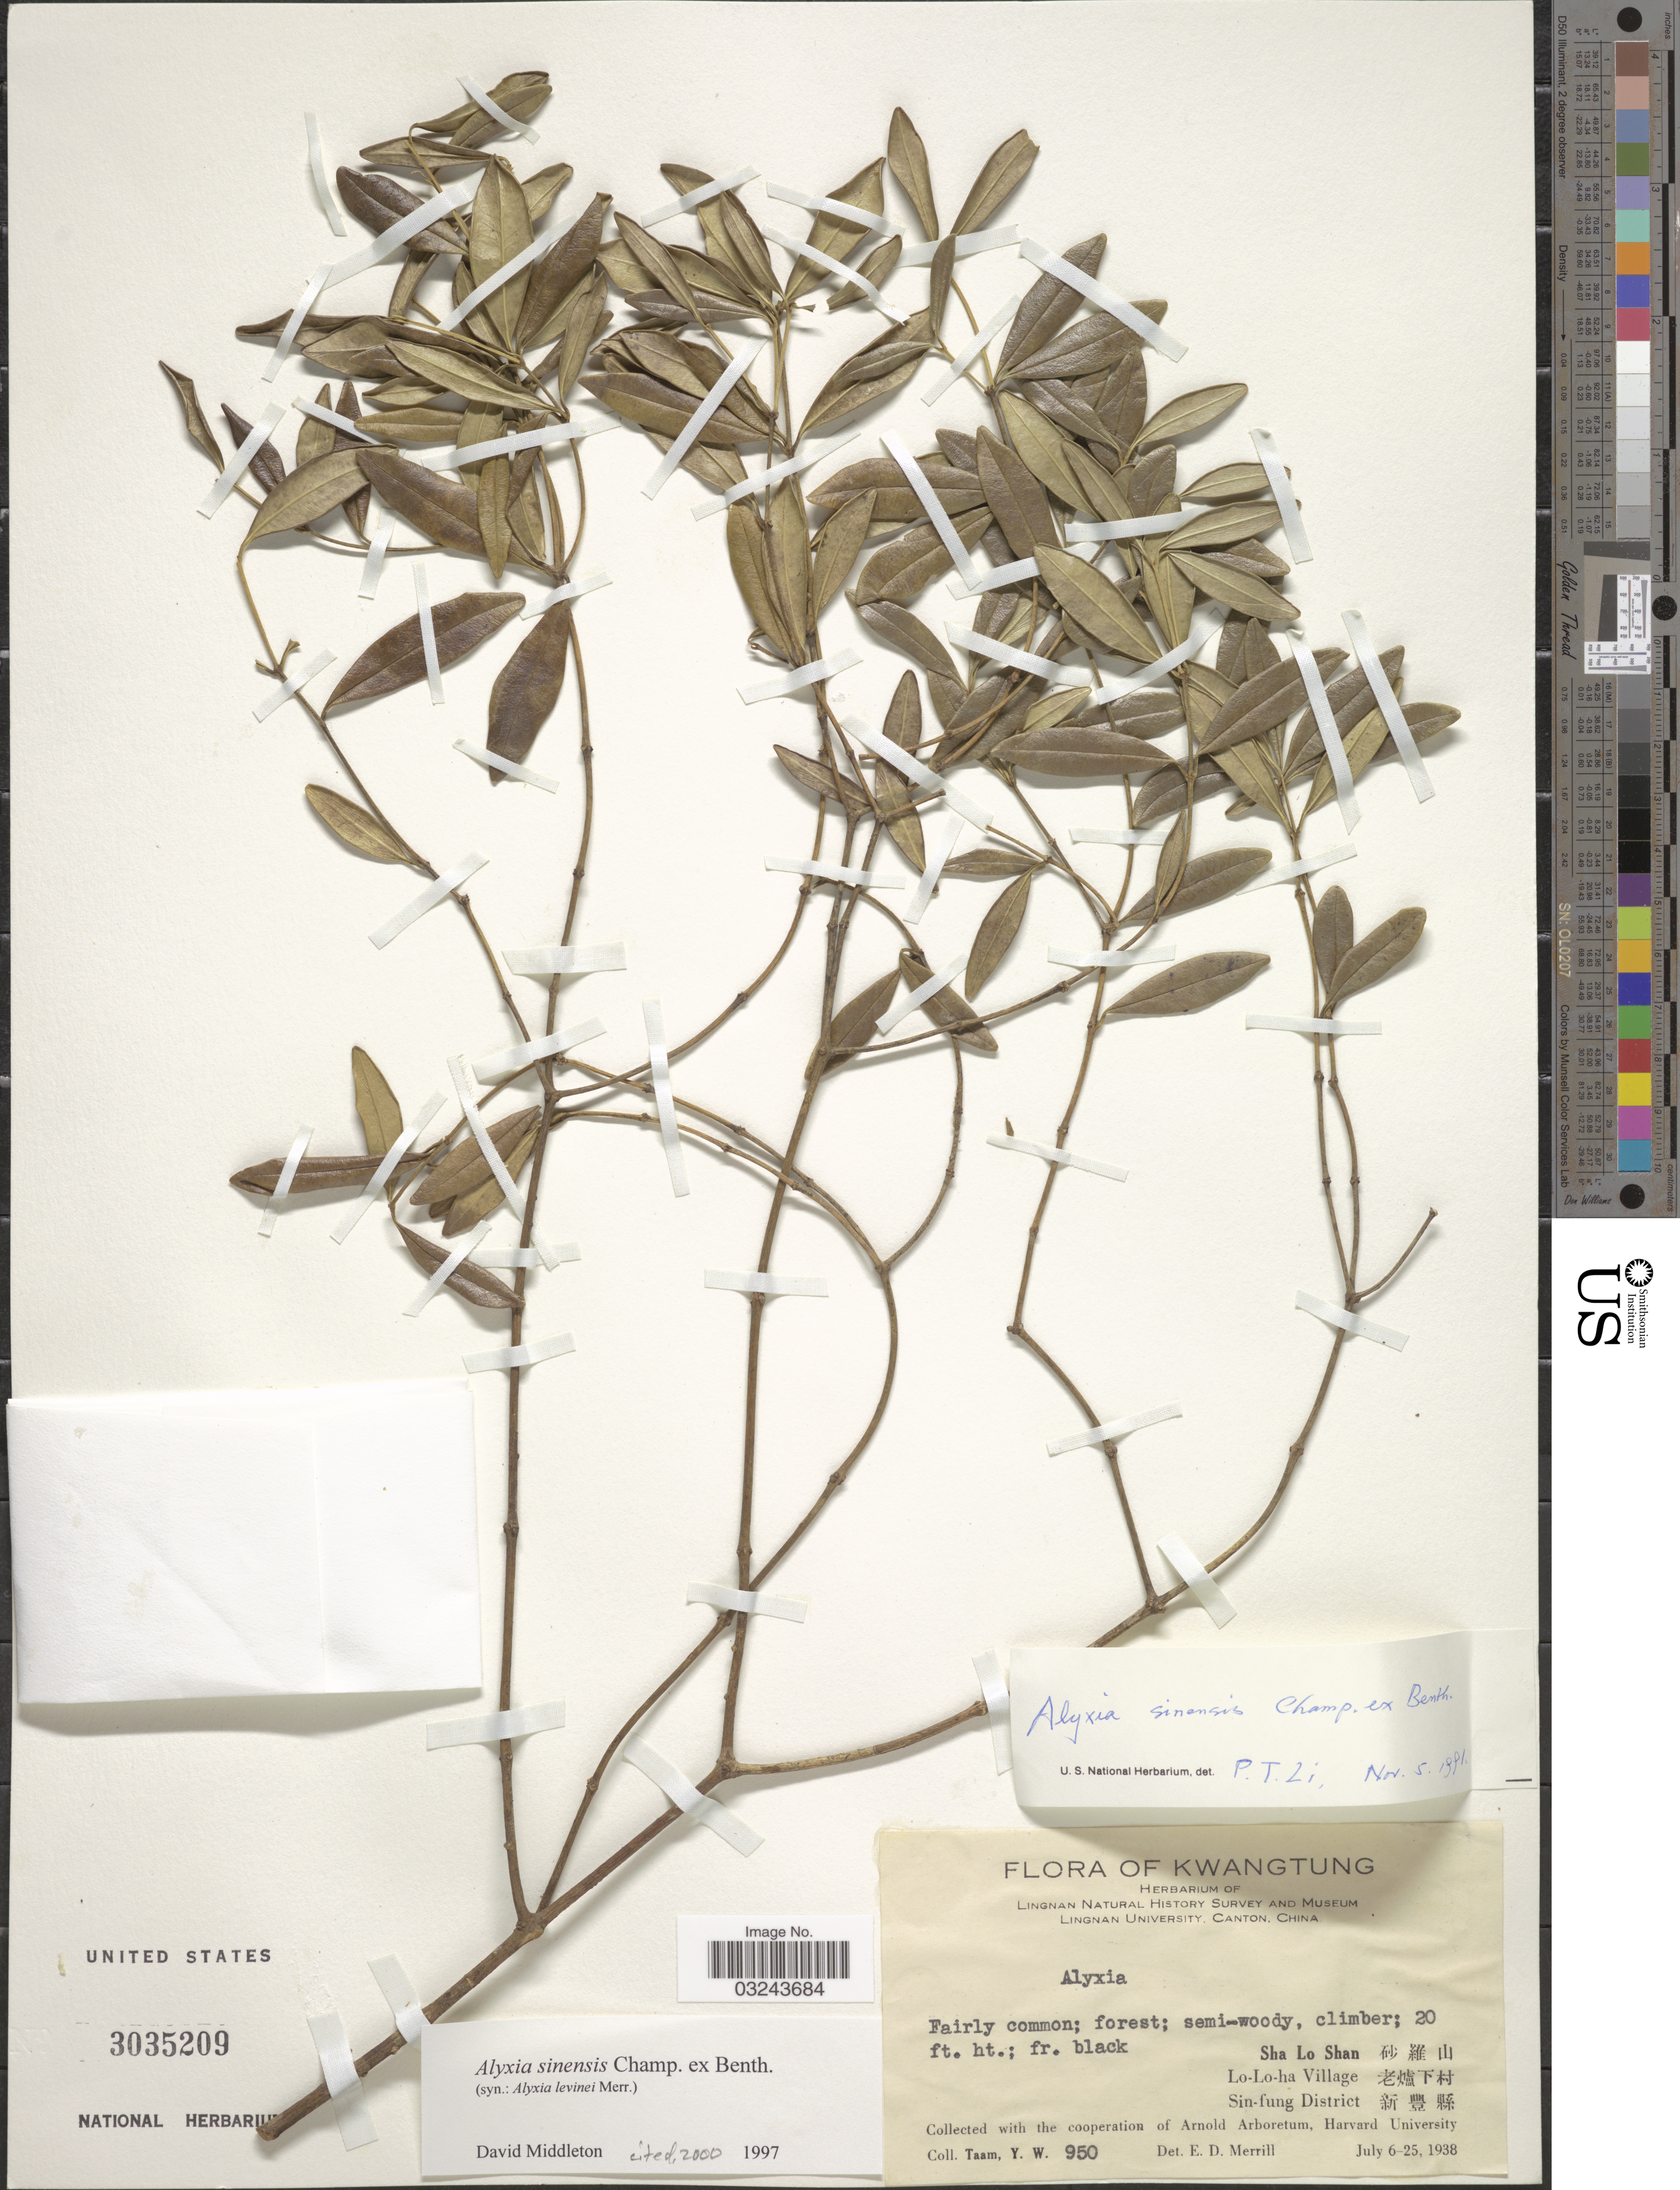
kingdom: Plantae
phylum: Tracheophyta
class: Magnoliopsida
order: Gentianales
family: Apocynaceae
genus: Alyxia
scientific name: Alyxia sinensis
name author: Champ. ex Benth.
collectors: Y. W. Taam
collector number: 950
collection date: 1938-07-06/1938-07-25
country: China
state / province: Guangdong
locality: Kwangtung. Sha Lo Shan X, Lo-Lo-ha Village X, Sin-fung District X.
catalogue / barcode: US 3035209